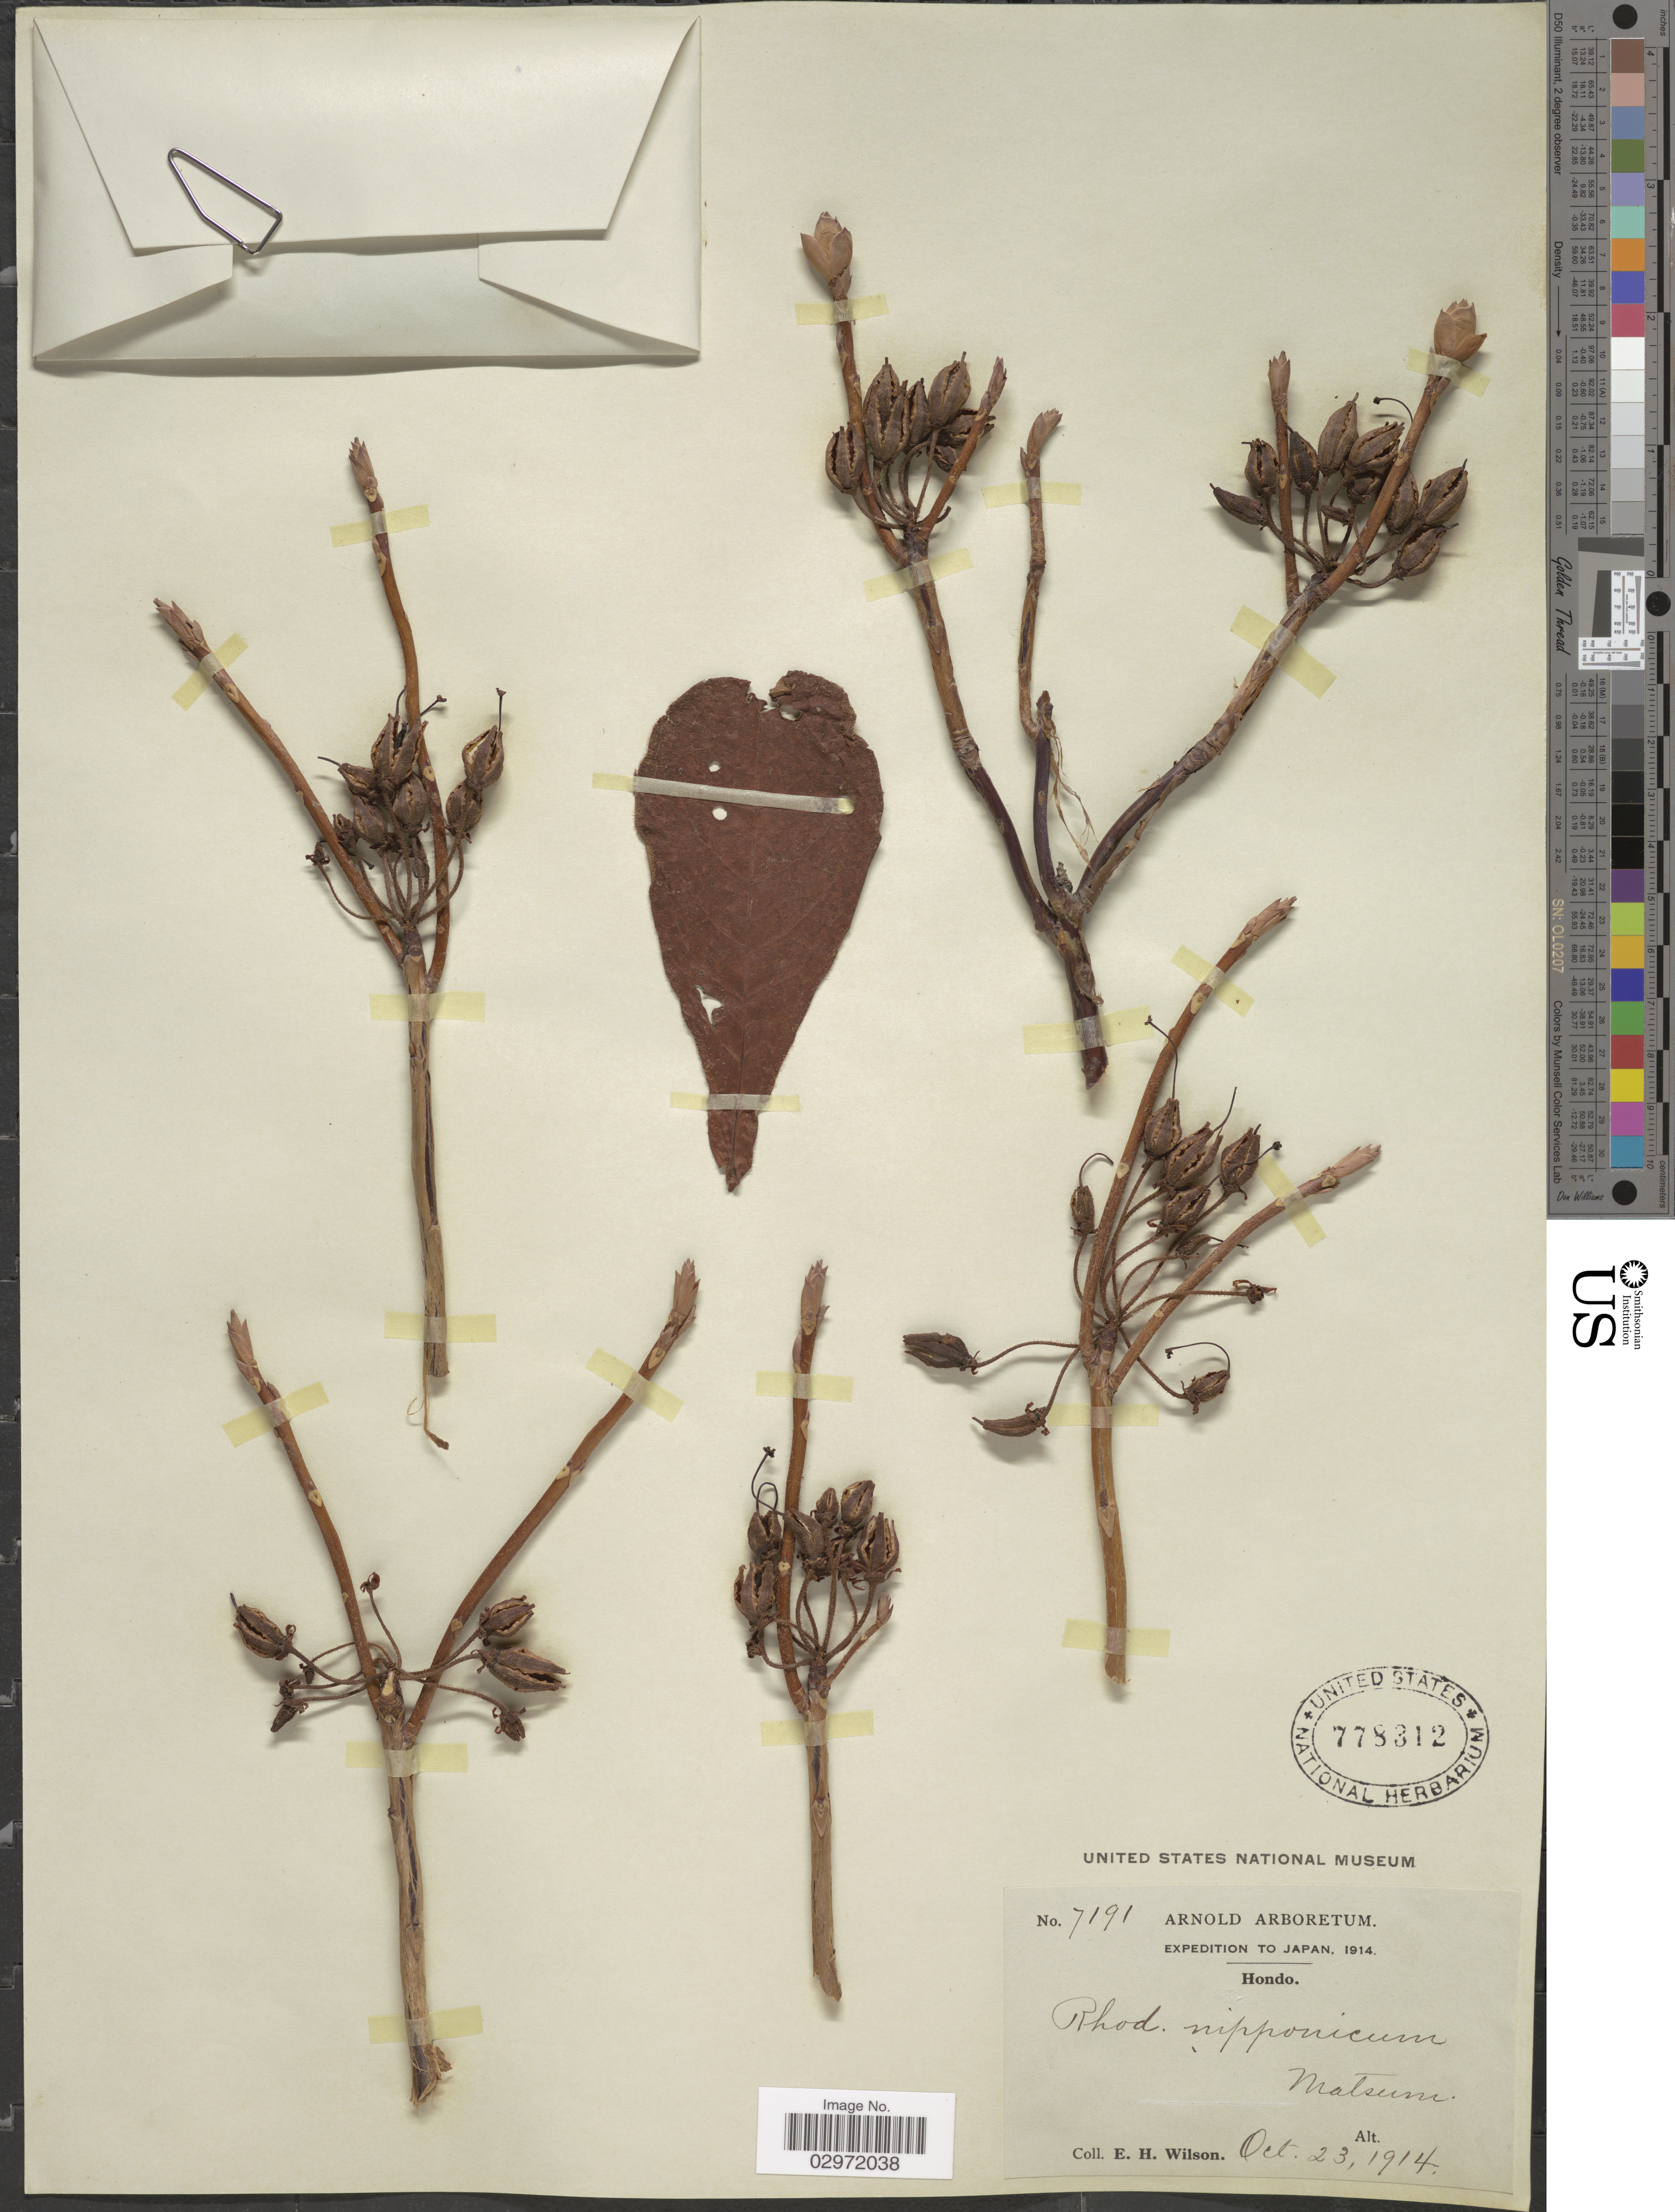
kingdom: Plantae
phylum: Tracheophyta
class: Magnoliopsida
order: Ericales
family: Ericaceae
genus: Rhododendron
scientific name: Rhododendron nipponicum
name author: Matsum.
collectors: E. Wilson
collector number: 7191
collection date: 1914-10-23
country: Japan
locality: Hondo.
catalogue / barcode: US 778312